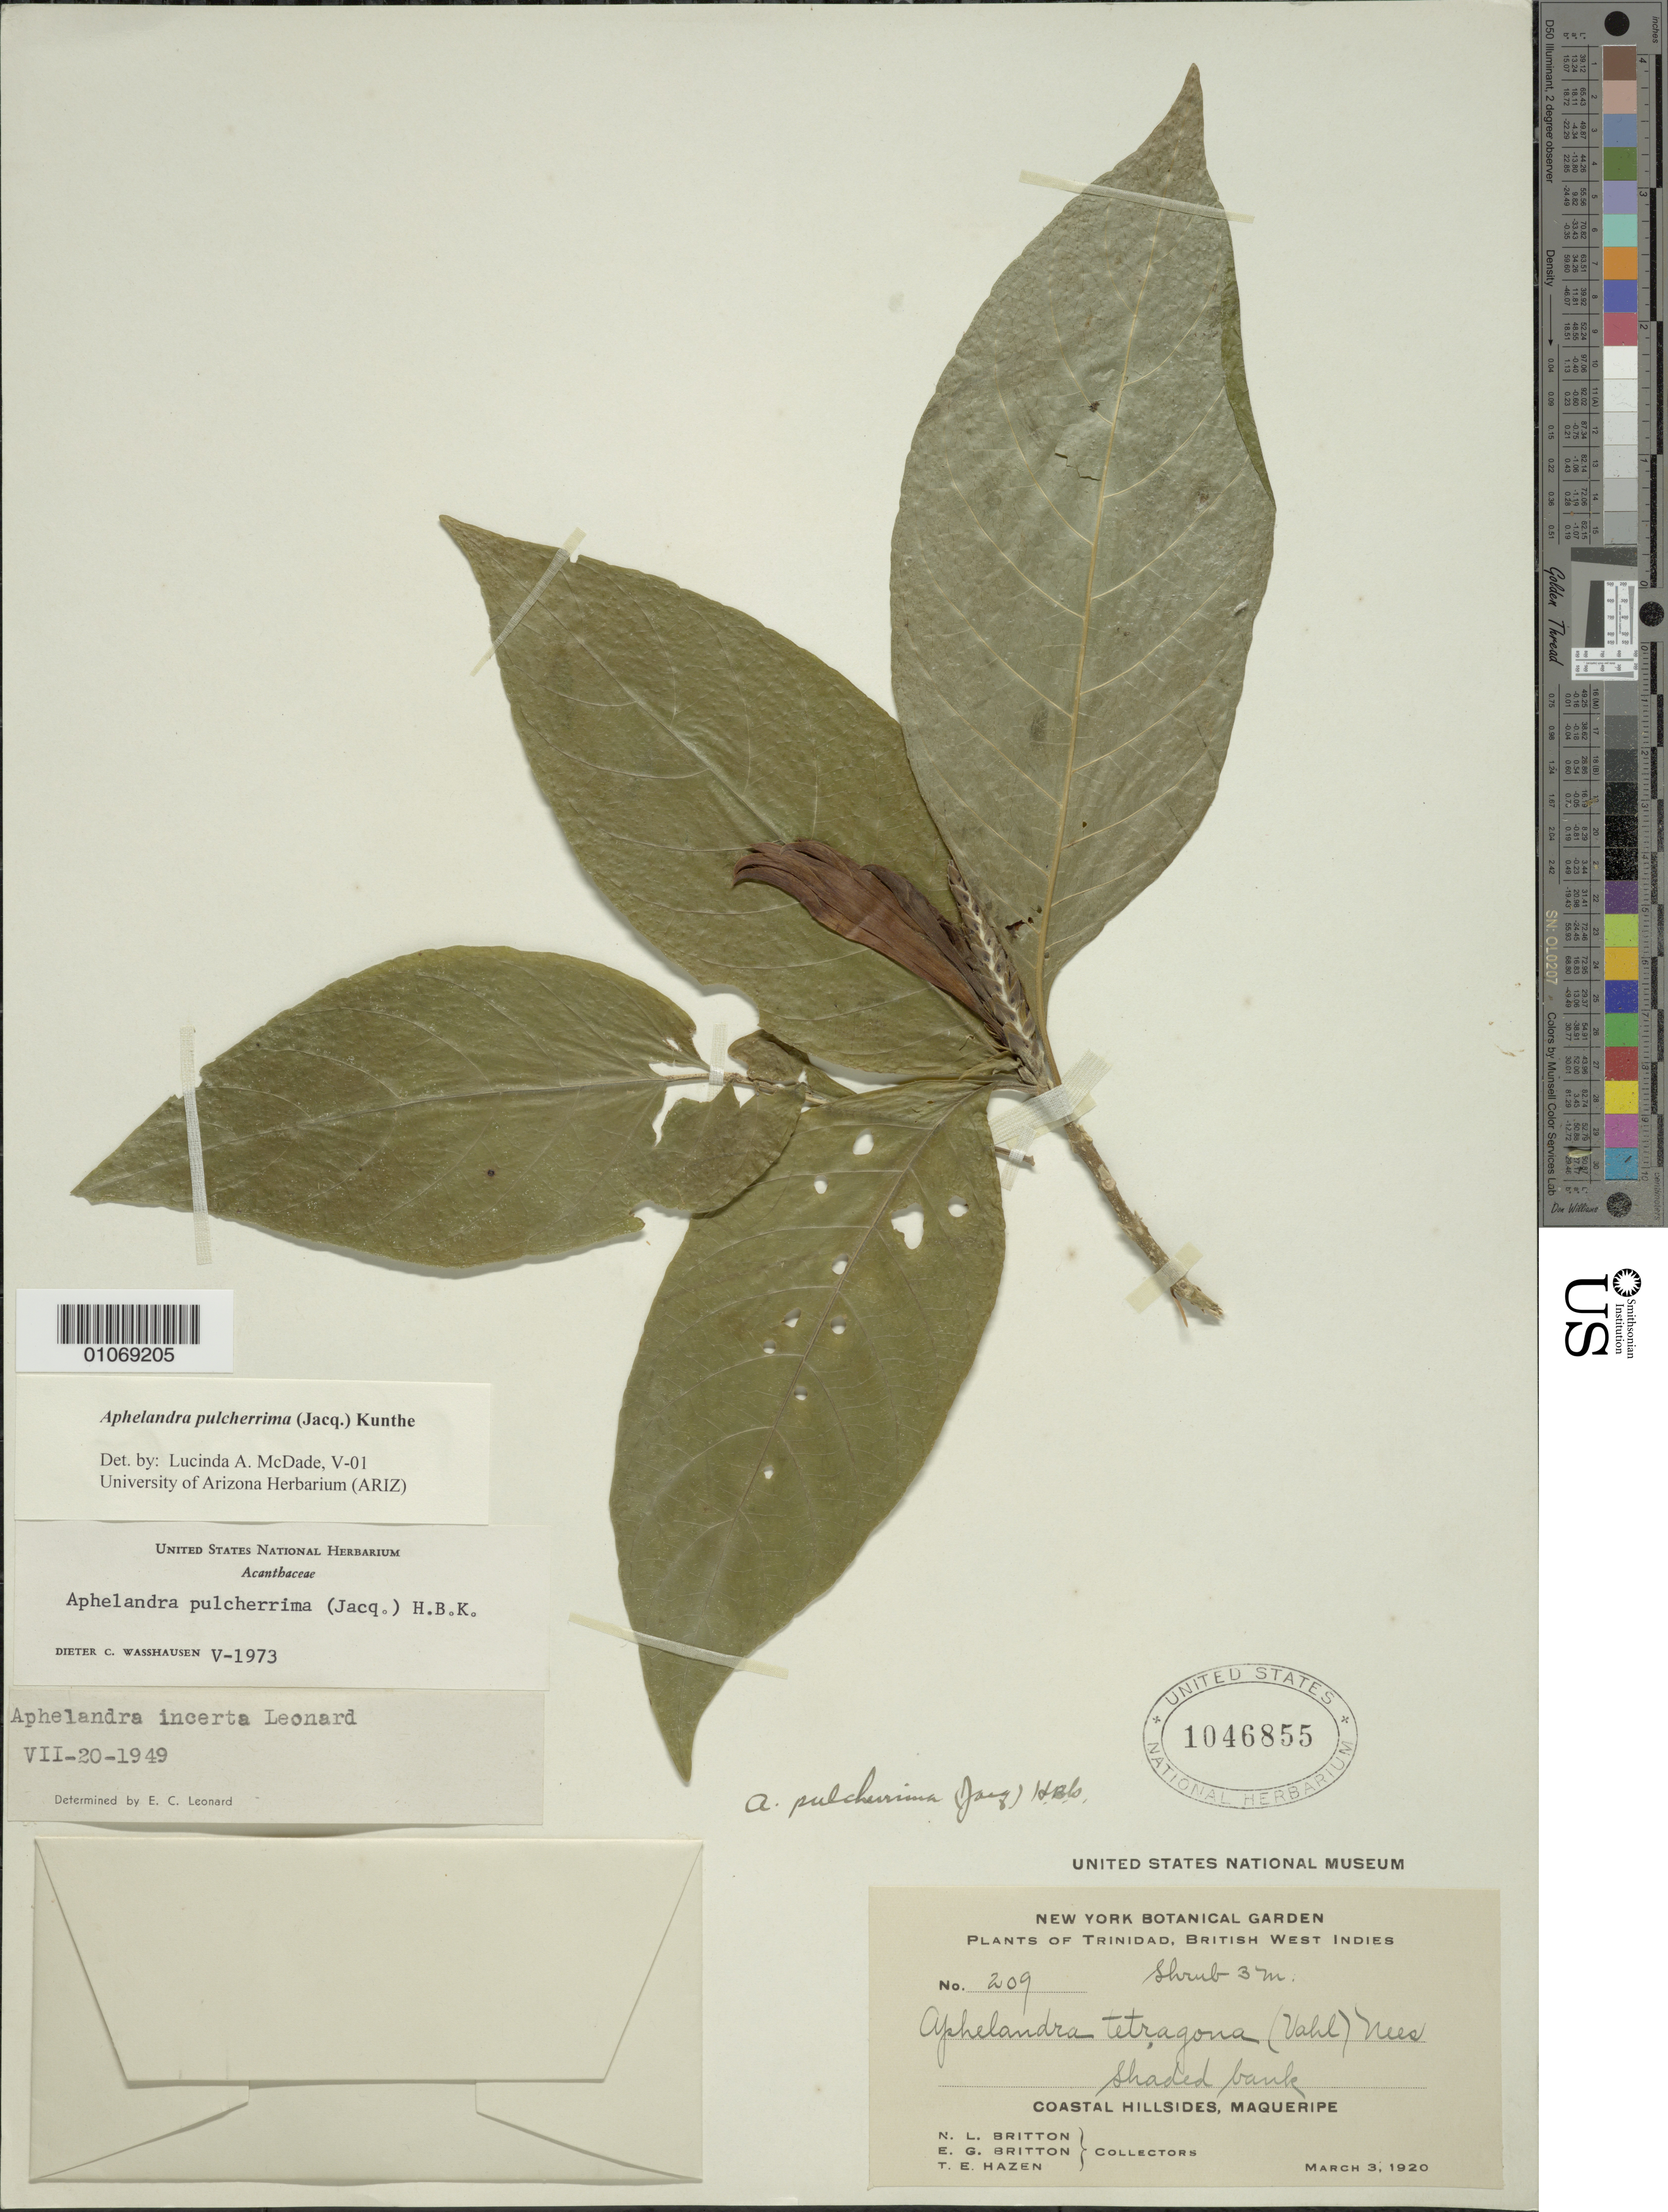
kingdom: Plantae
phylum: Tracheophyta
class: Magnoliopsida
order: Lamiales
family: Acanthaceae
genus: Aphelandra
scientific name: Aphelandra pulcherrima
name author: (Jacq.) Kunth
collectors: N. Britton, E. G. Britton & T. E. Hazen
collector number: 209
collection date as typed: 03 Mar 1920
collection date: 1920-03-03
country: Trinidad and Tobago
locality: Coastal hillsides, Maqueripe. Shaded bank.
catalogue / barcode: US 1046855